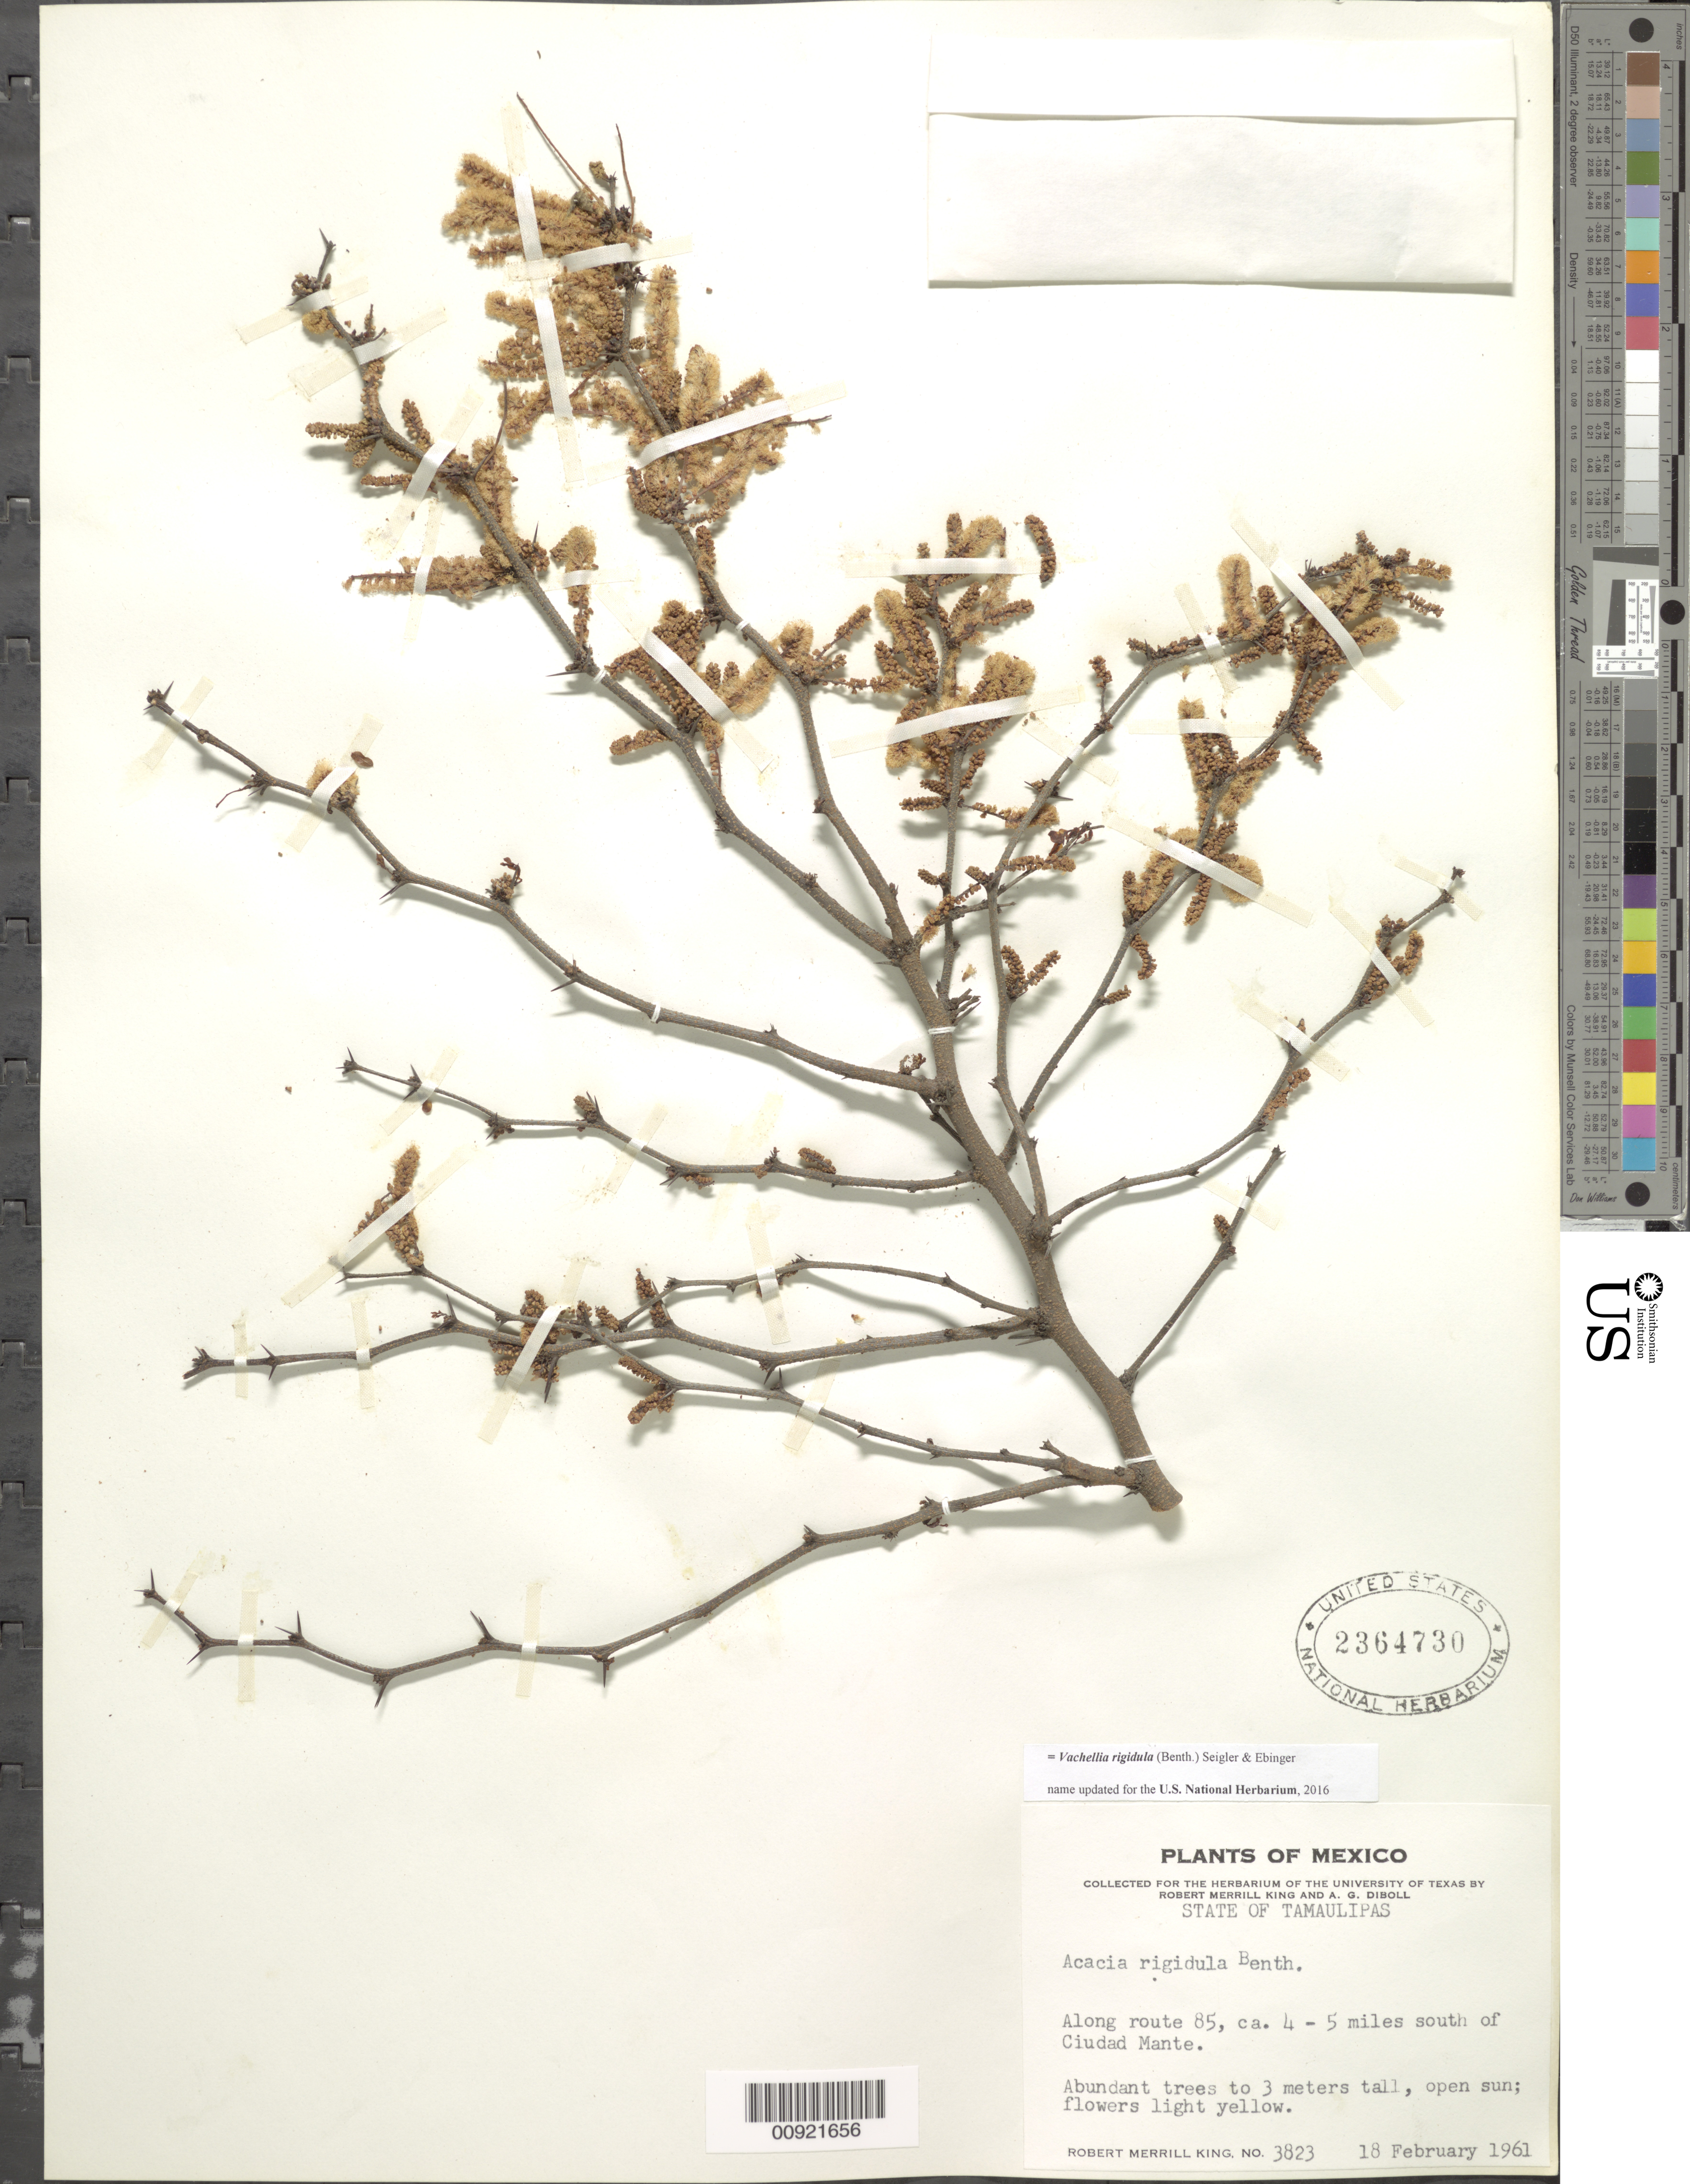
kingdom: Plantae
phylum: Tracheophyta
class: Magnoliopsida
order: Fabales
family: Fabaceae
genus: Vachellia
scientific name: Vachellia rigidula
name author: (Benth.) Seigler & Ebinger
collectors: R. M. King & A. Diboll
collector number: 3823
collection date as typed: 18 Feb 1961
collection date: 1961-02-18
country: Mexico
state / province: Tamaulipas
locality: Along route 85, ca. 4 - 5 miles south of Ciudad Mante.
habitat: Open sun.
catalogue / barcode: US 2364730